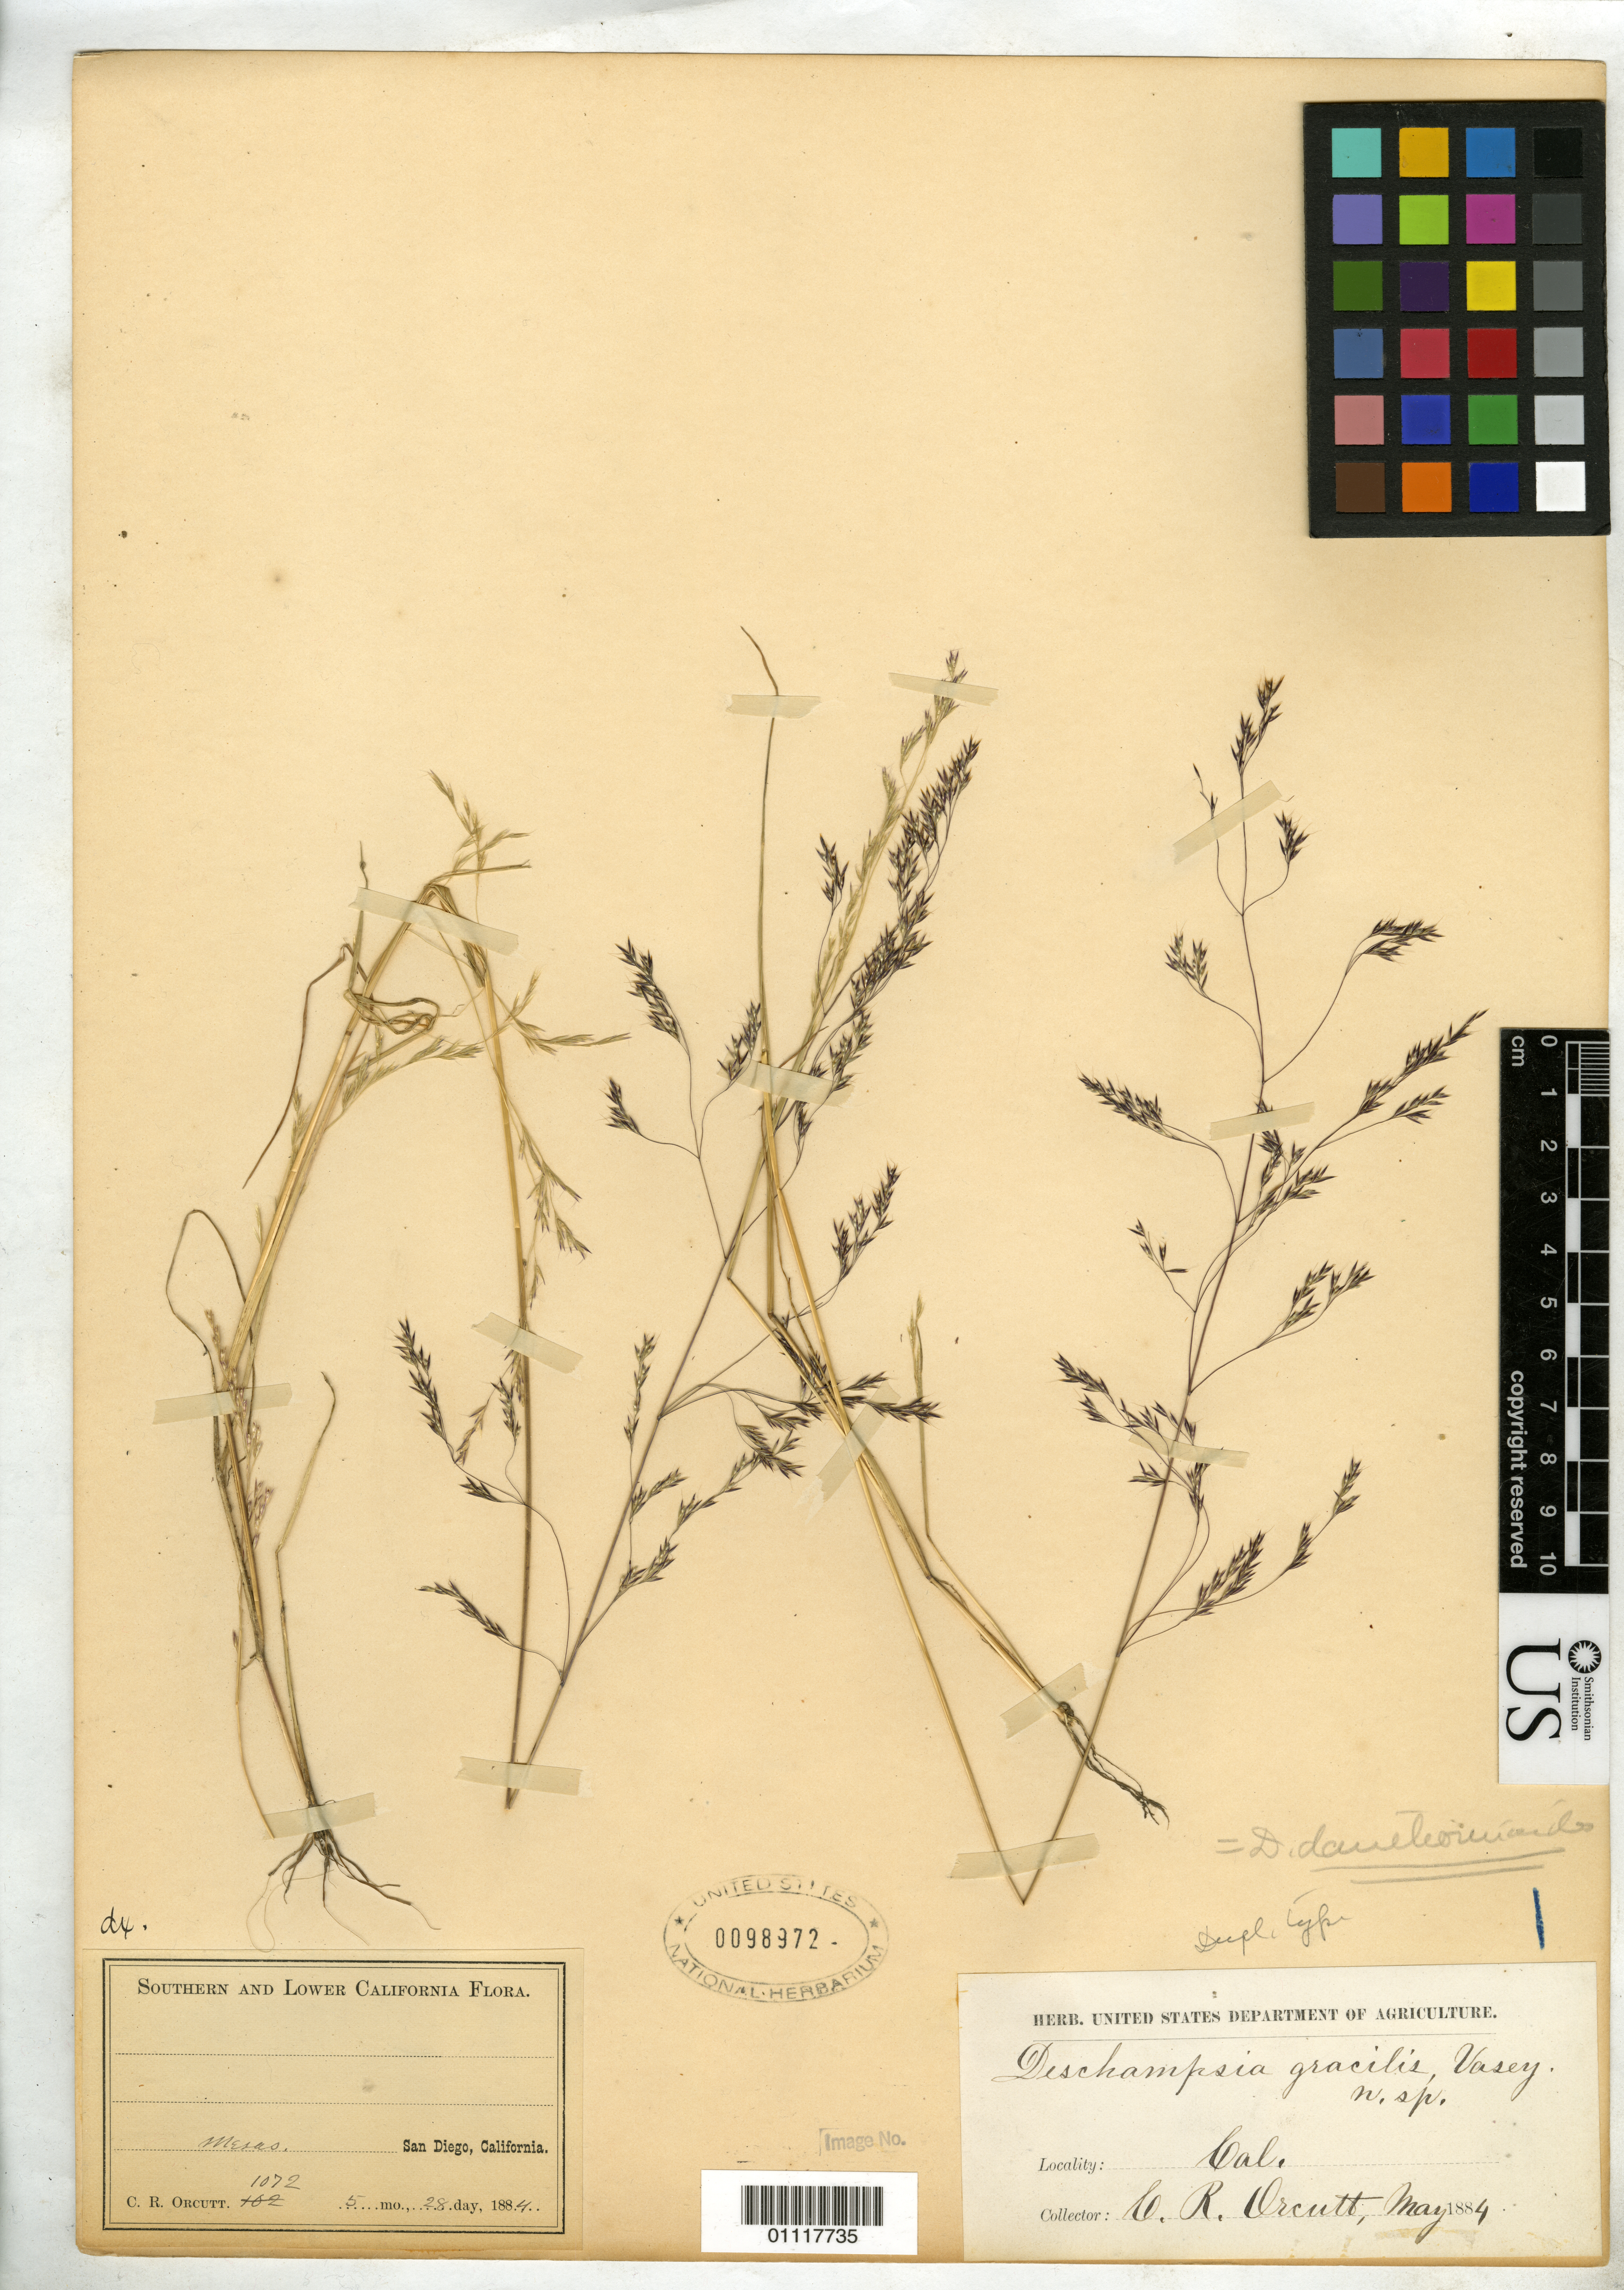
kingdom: Plantae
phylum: Tracheophyta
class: Liliopsida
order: Poales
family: Poaceae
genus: Deschampsia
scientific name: Deschampsia gracilis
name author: Vasey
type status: Isotype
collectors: C. R. Orcutt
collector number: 1072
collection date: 1884-05-28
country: United States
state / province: California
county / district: San Diego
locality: Mesas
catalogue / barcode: US 98972